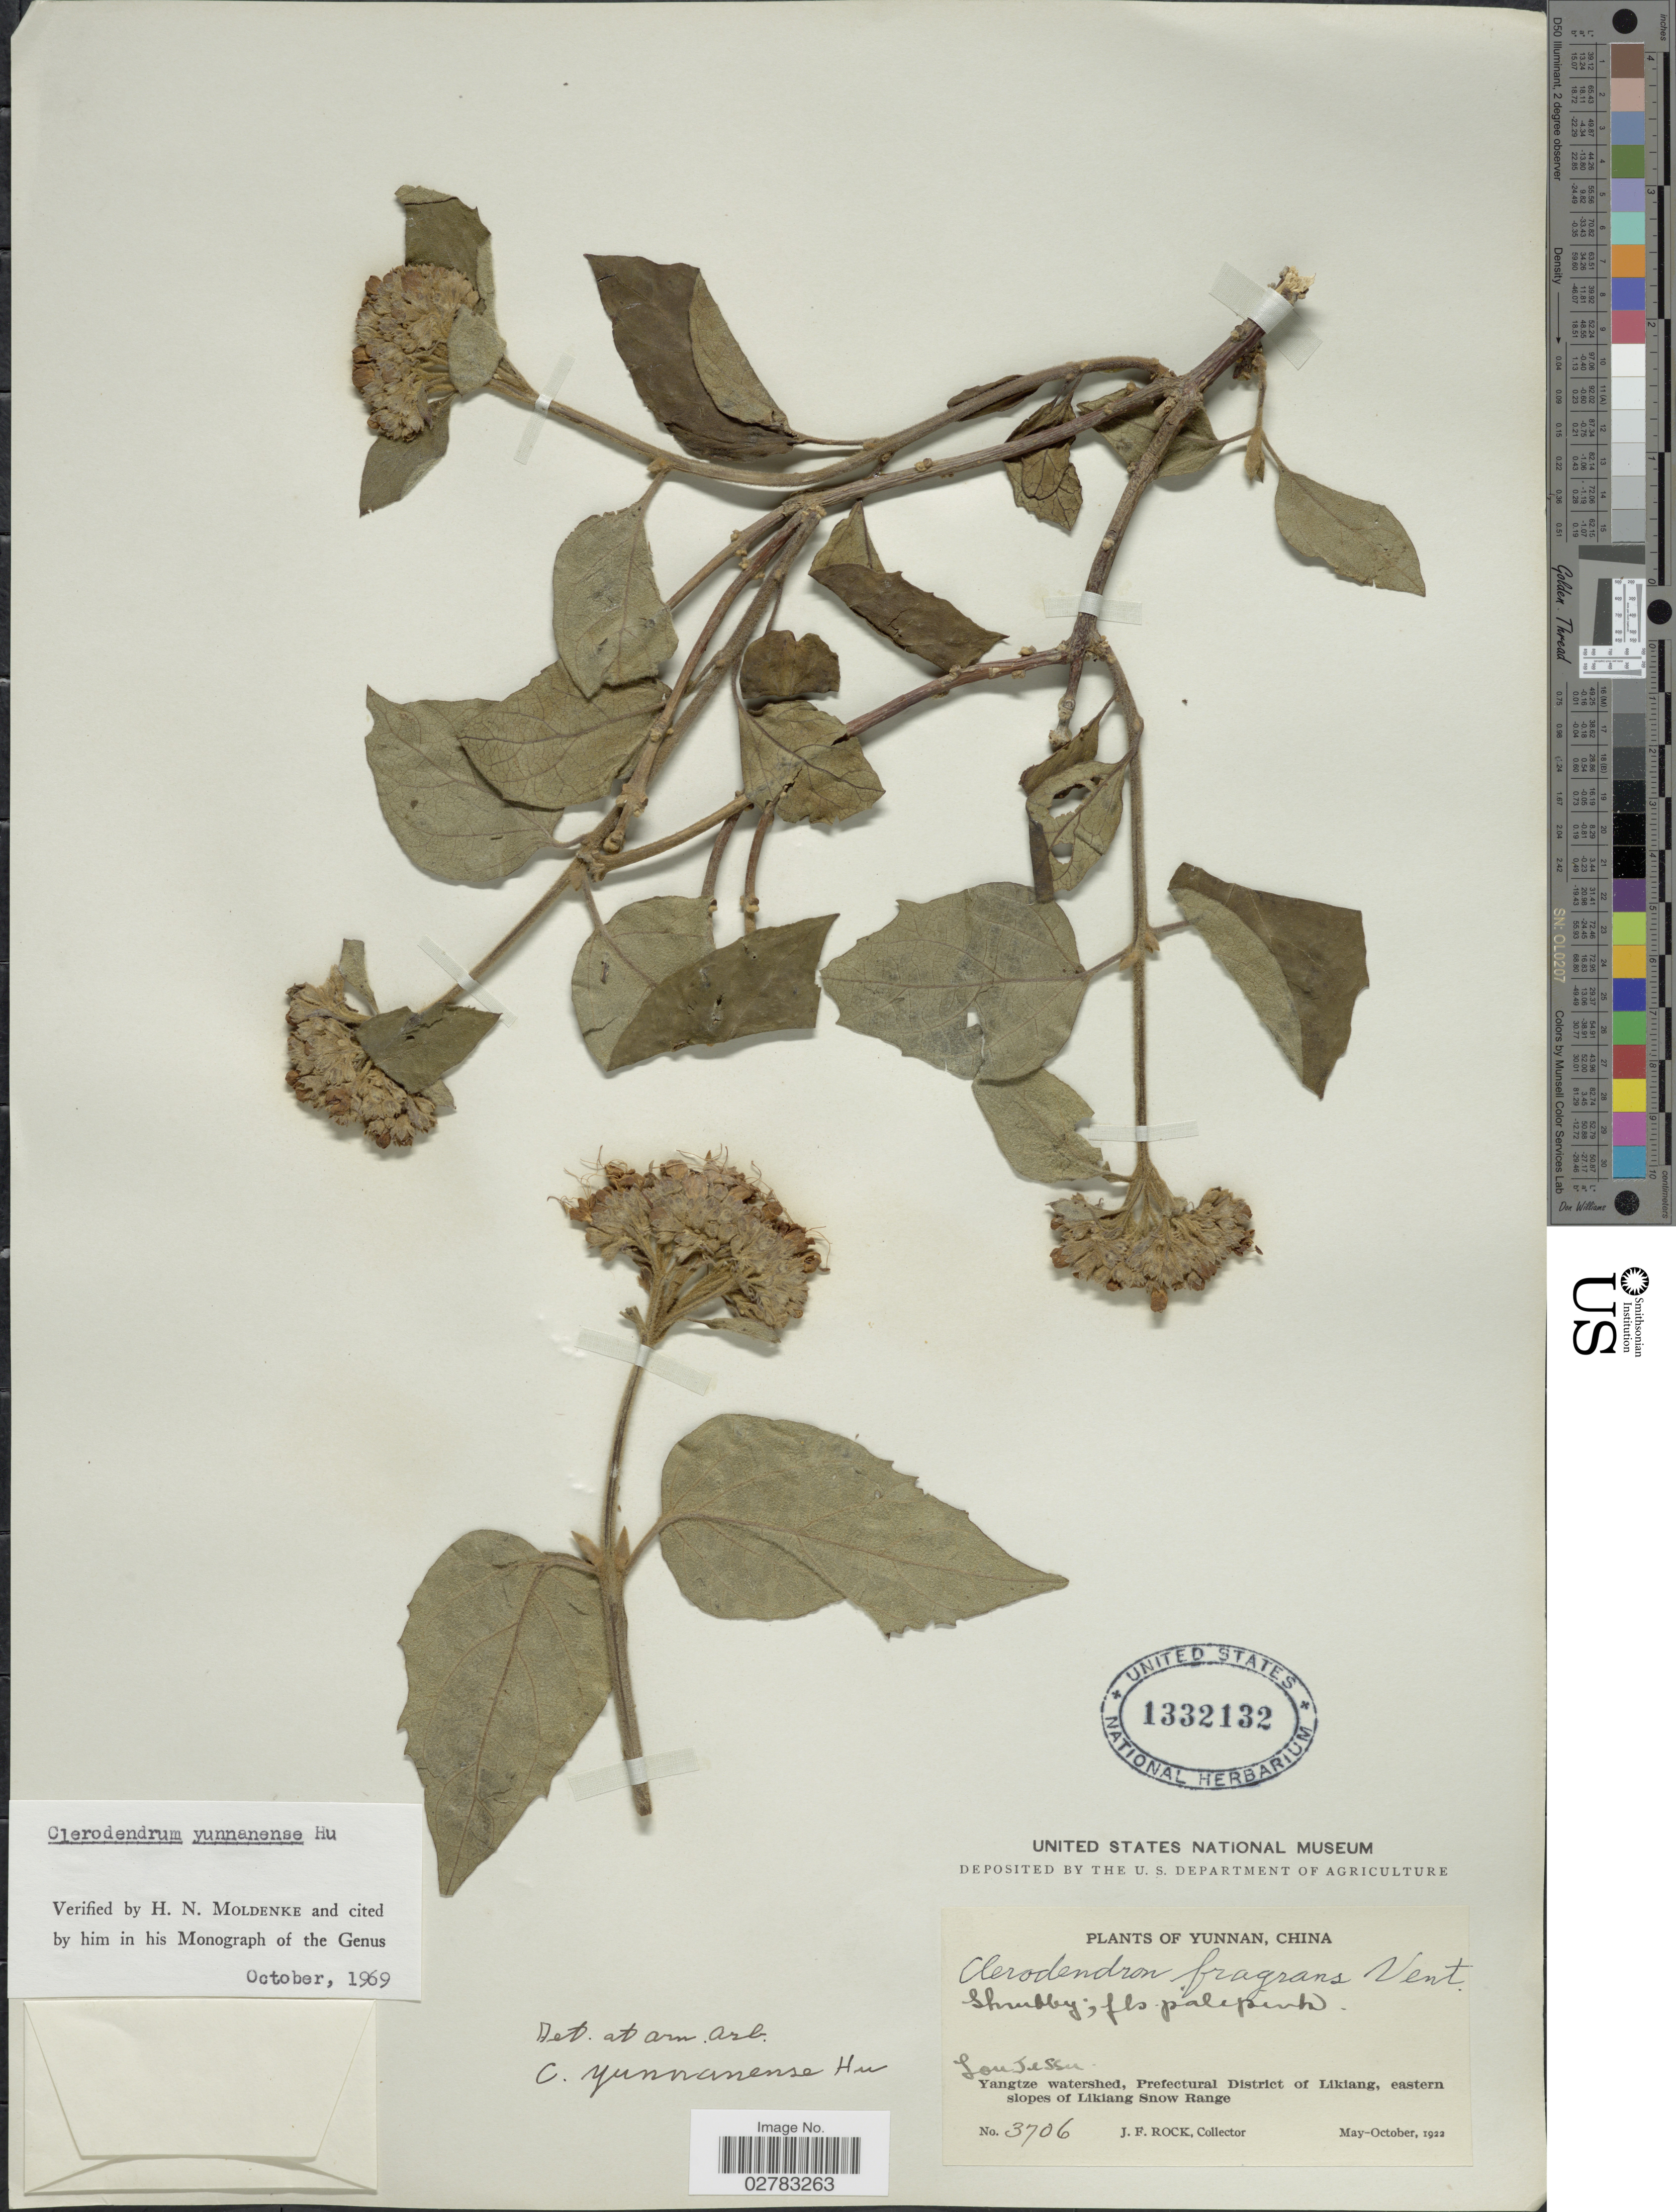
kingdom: Plantae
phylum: Tracheophyta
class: Magnoliopsida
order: Lamiales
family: Lamiaceae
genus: Clerodendrum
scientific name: Clerodendrum yunnanense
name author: S.Y. Hu in Hand.-Mazz.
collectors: J. Rock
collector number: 3706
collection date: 1922-05/1922-10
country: China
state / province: Yunnan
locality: Lou Je San, Yangtze watershed, Prefectural District of Likiang, eastern slopes of Likiang Snow Range.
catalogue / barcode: US 1332132